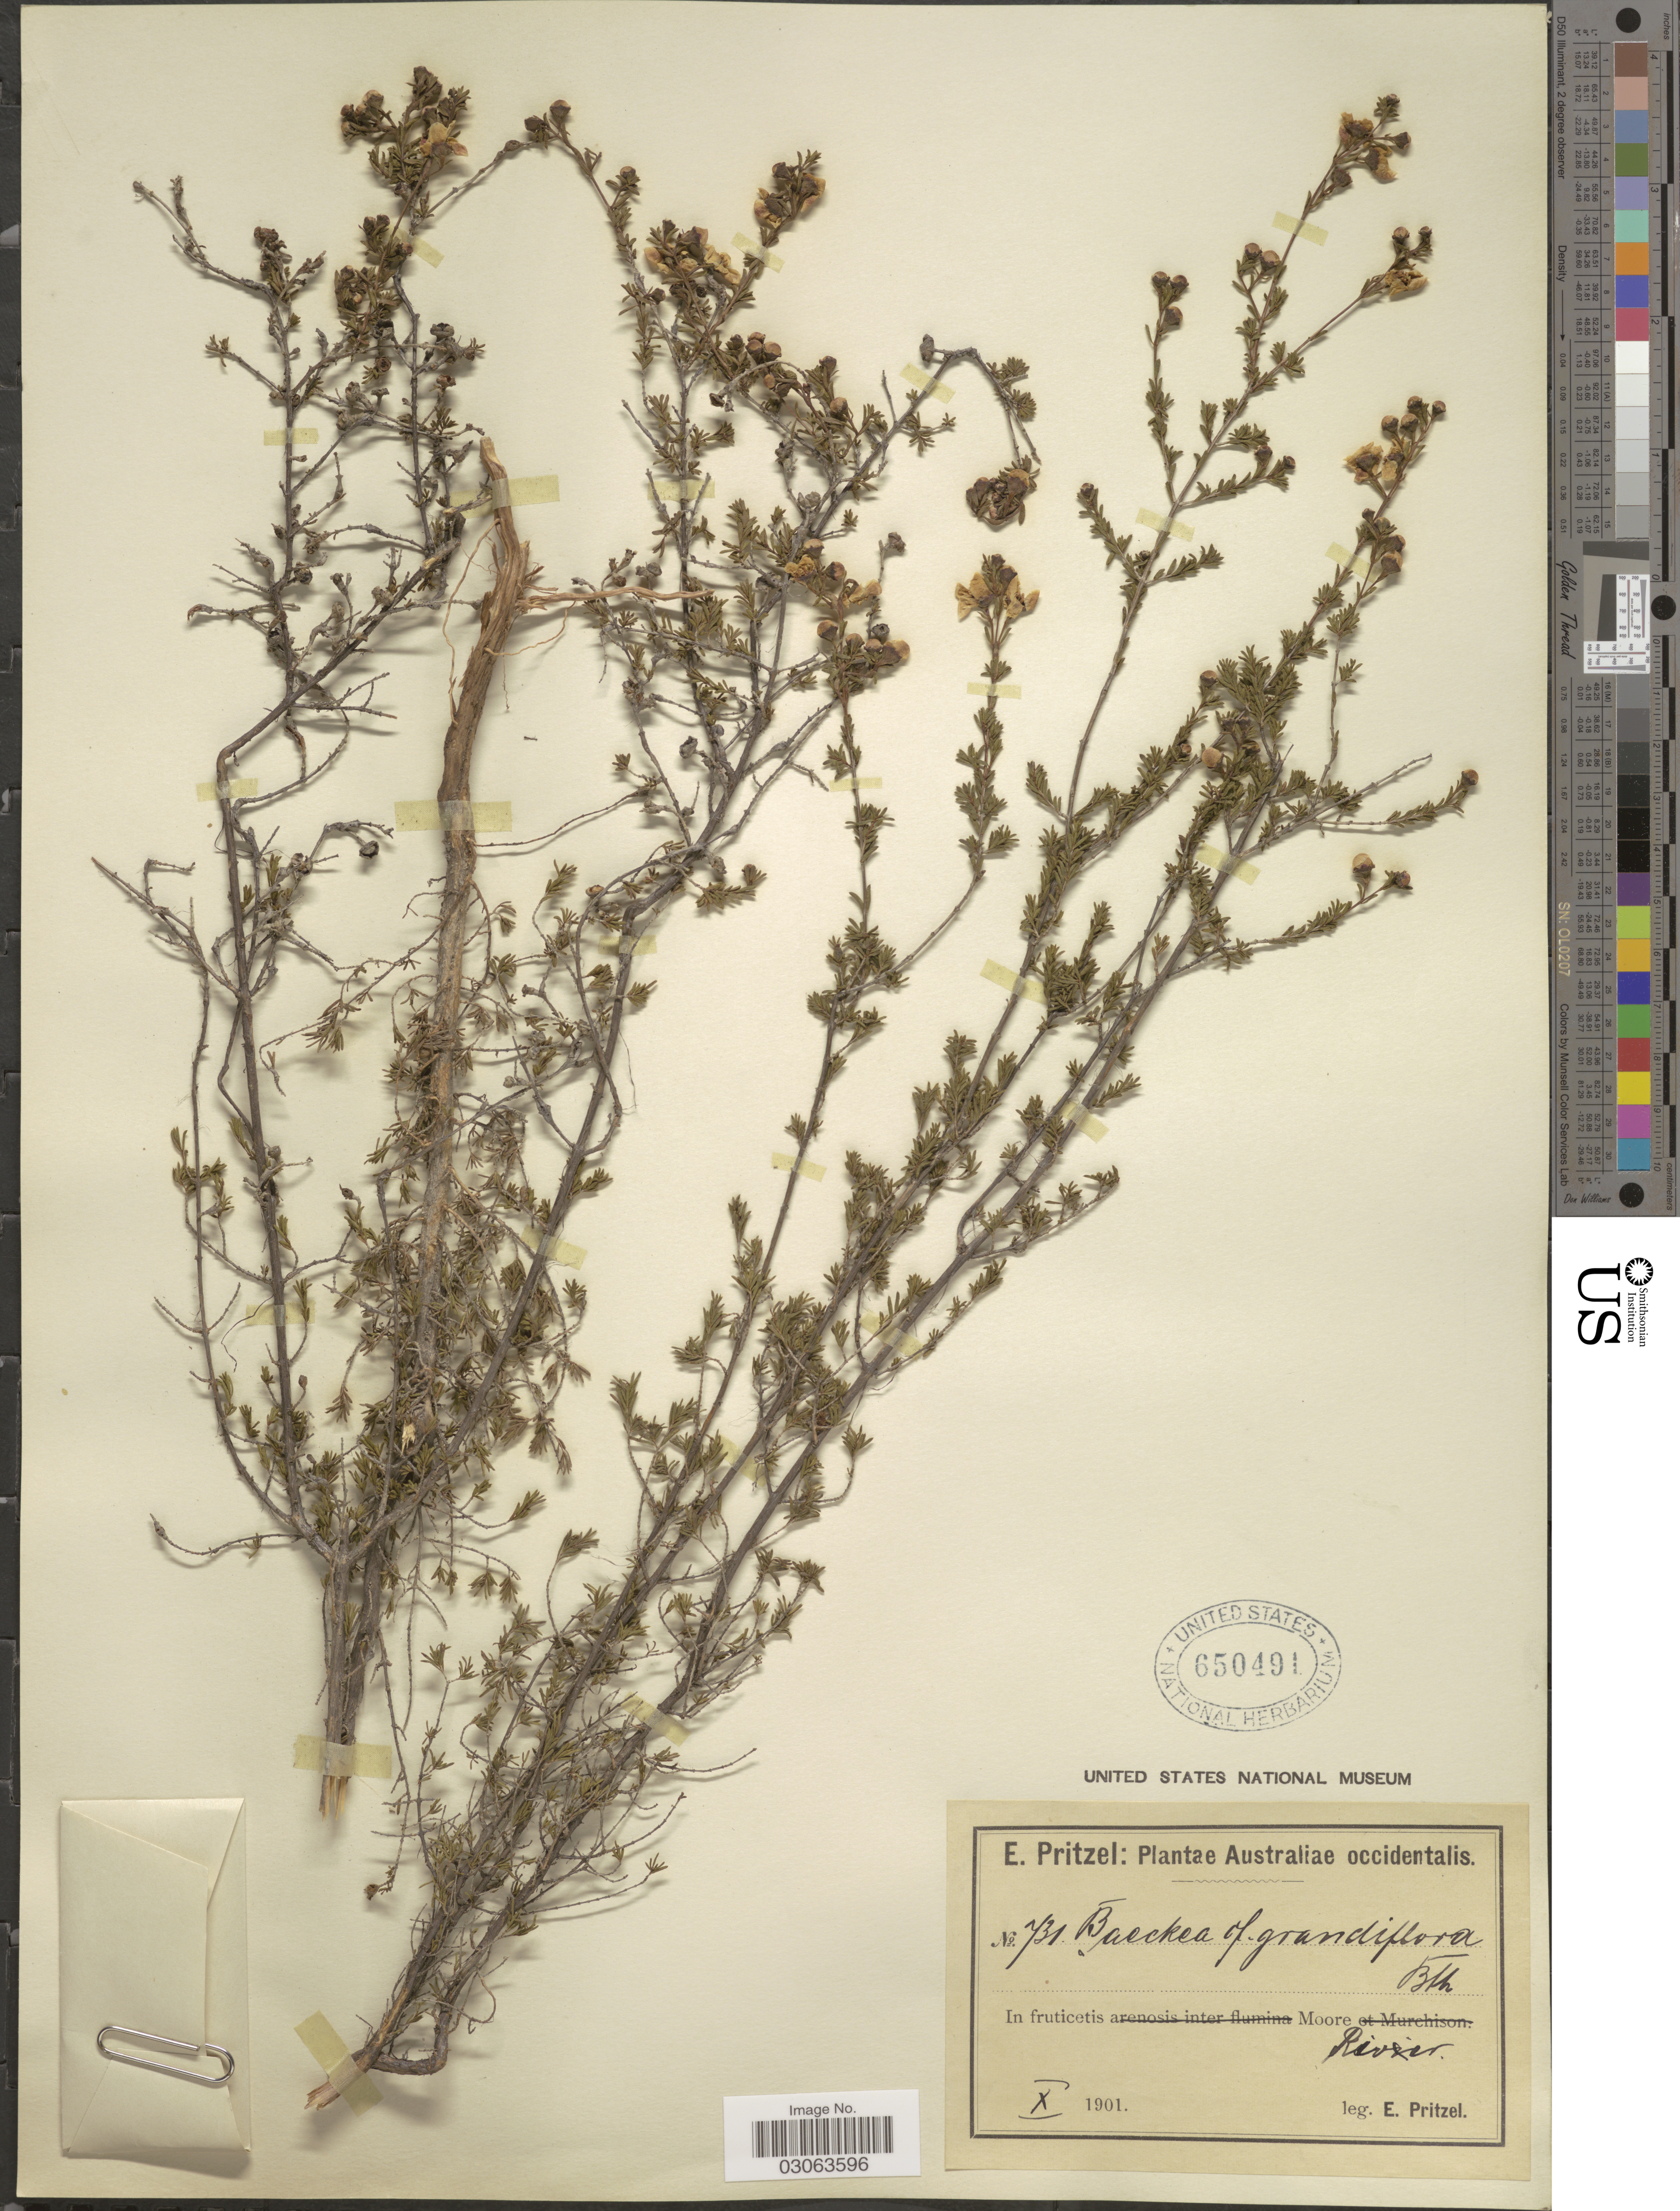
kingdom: Plantae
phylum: Tracheophyta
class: Magnoliopsida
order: Myrtales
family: Myrtaceae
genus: Babingtonia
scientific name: Babingtonia grandiflora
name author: (Benth.) Rye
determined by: Wilson, Peter G.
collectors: E. G. Pritzel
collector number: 731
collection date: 1901-10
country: Australia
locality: Australiae occidentalis. Moore River.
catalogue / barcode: US 650491